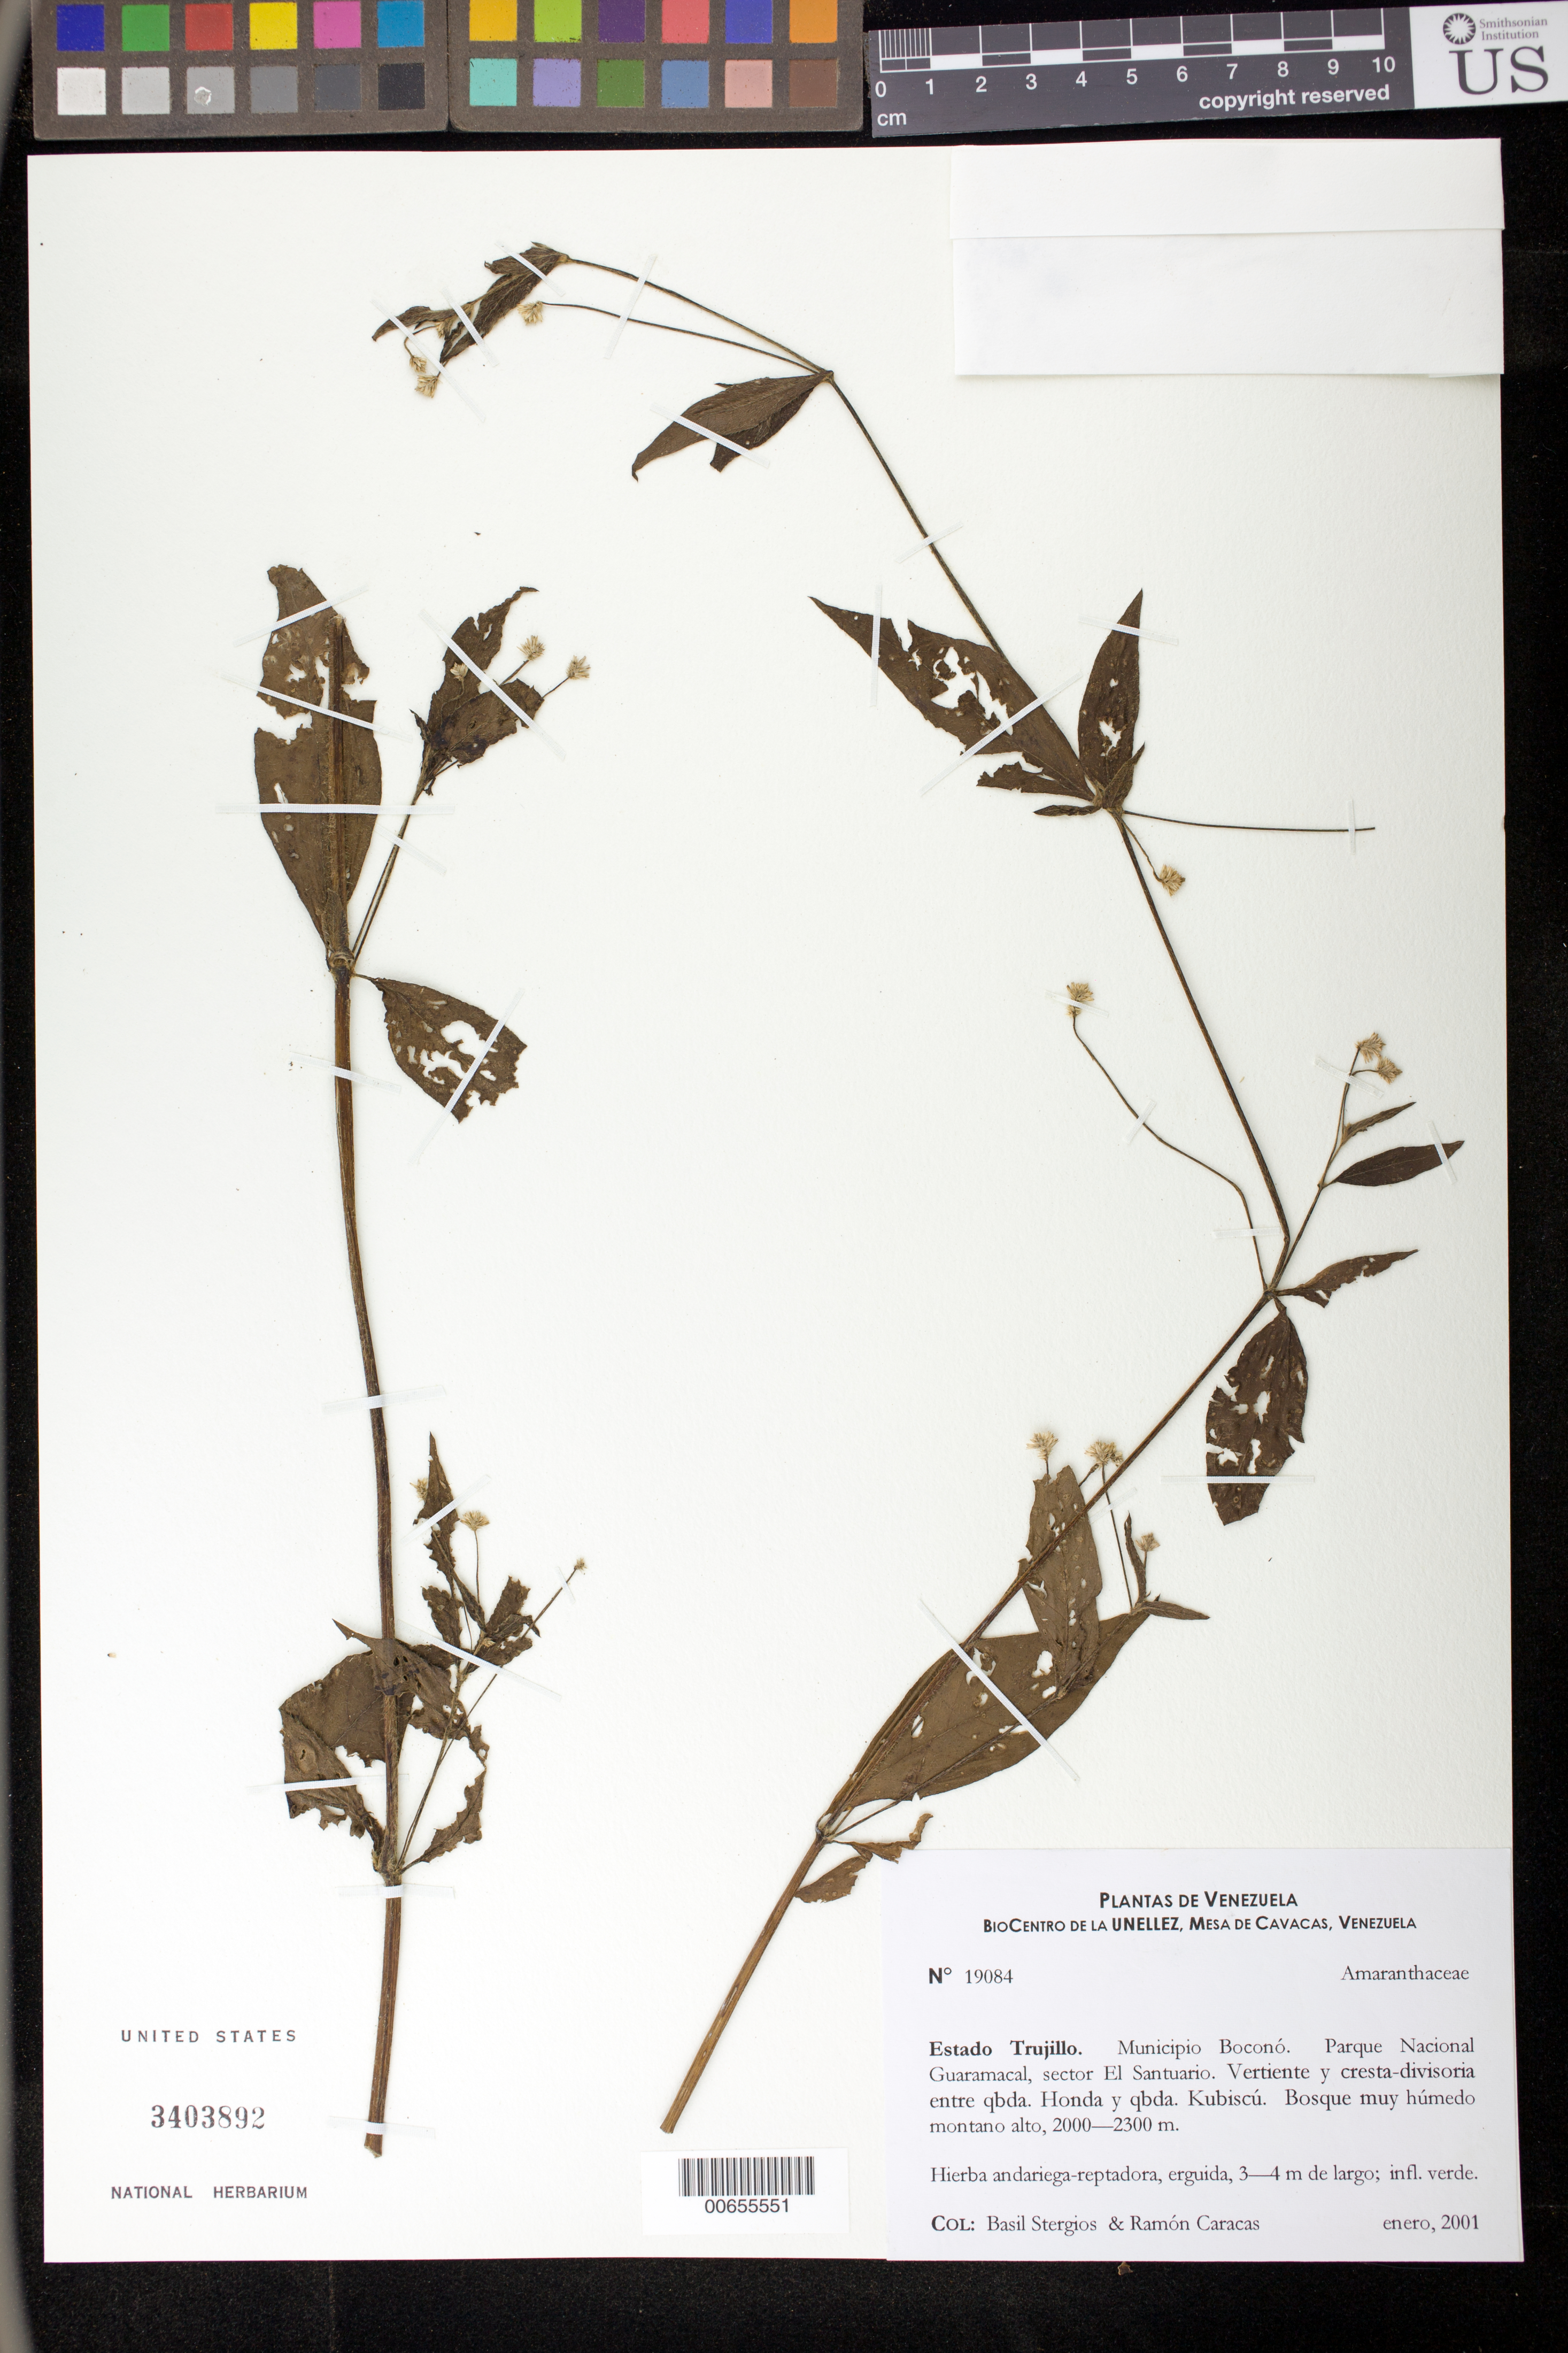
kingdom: Plantae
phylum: Tracheophyta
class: Magnoliopsida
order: Caryophyllales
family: Amaranthaceae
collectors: B. G. Stergios & R. Caracas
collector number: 19084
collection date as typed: Jan 2001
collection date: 2001-01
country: Venezuela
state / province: Trujillo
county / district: Boconó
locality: Parque Nacional Guaramacal, sector El Santuario, vertiente y cresta-divisoria entre Quebrada Honda y Quebrada Kubiscú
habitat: Bosque muy húmedo montano alto.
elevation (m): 2000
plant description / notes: PORT, US, VEN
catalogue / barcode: US 3403892